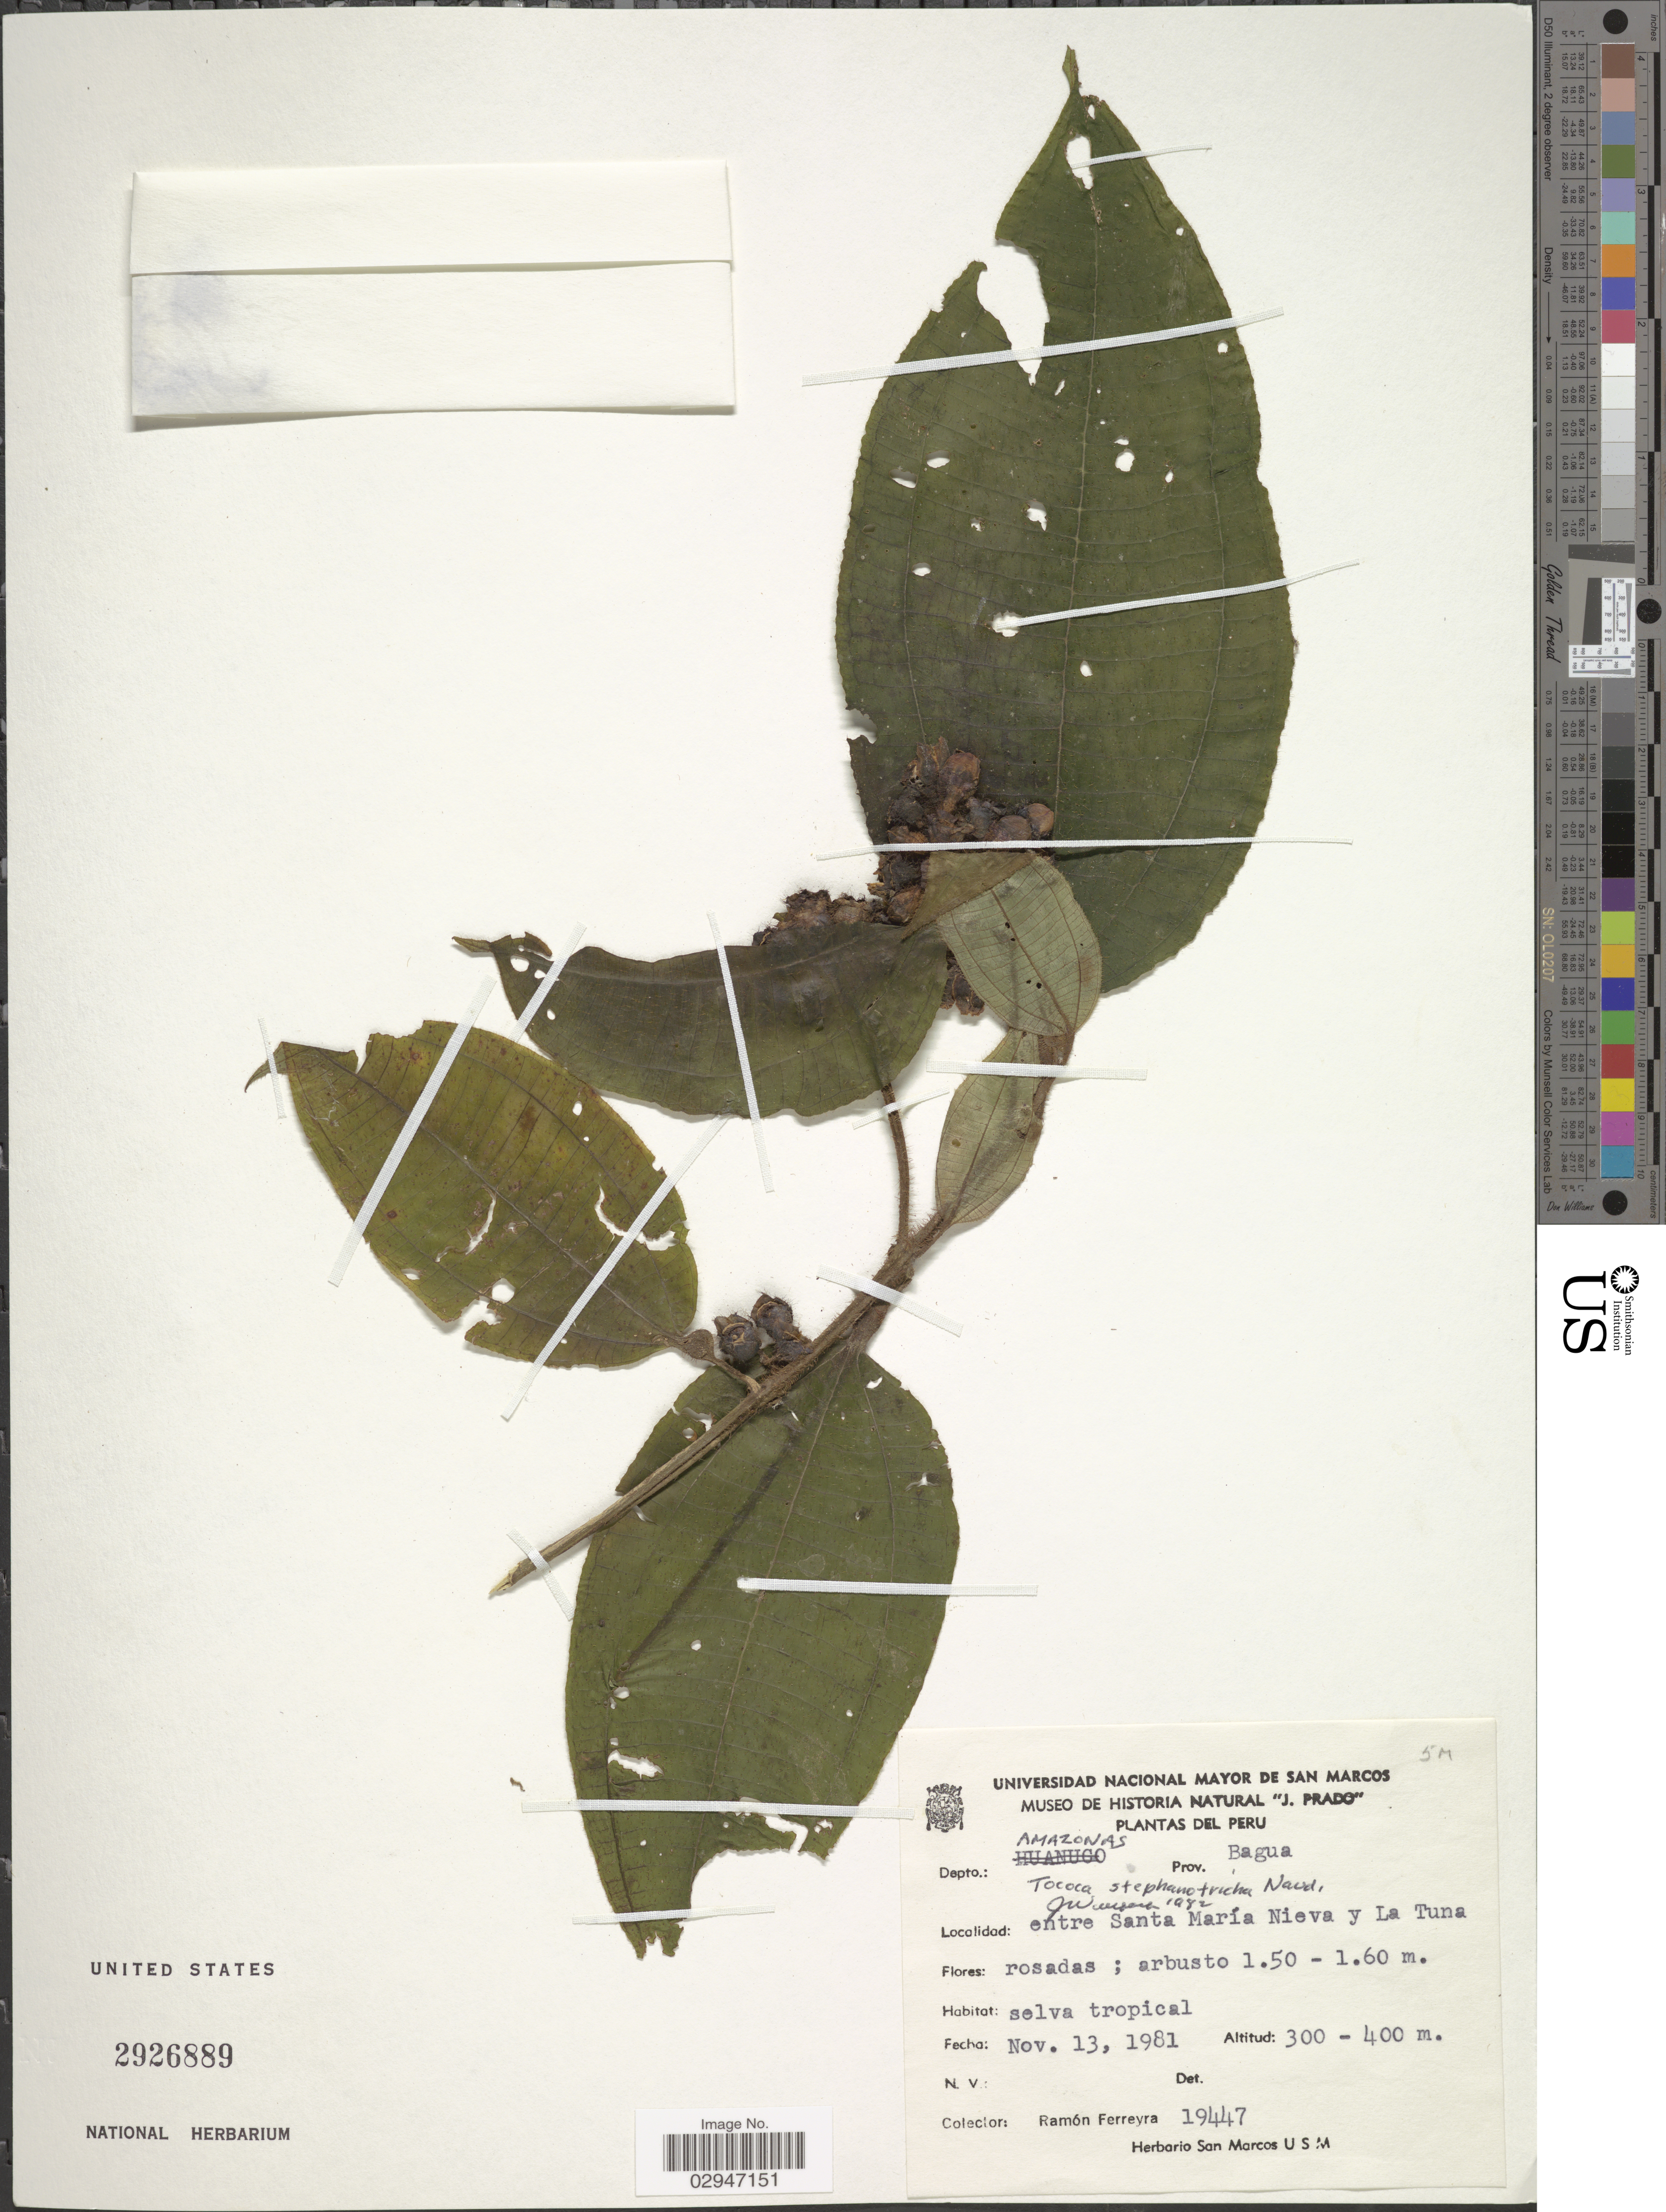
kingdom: Plantae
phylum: Tracheophyta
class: Magnoliopsida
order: Myrtales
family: Melastomataceae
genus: Tococa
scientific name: Tococa stephanotricha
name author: Naudin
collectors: R. A. Ferreyra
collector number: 19447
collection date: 1981-11-13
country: Peru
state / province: Amazonas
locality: Depto.: Amazonas. Prov. Bagua. Entre Santa María Nieva y La Tuna.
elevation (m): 300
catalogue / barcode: US 2926889